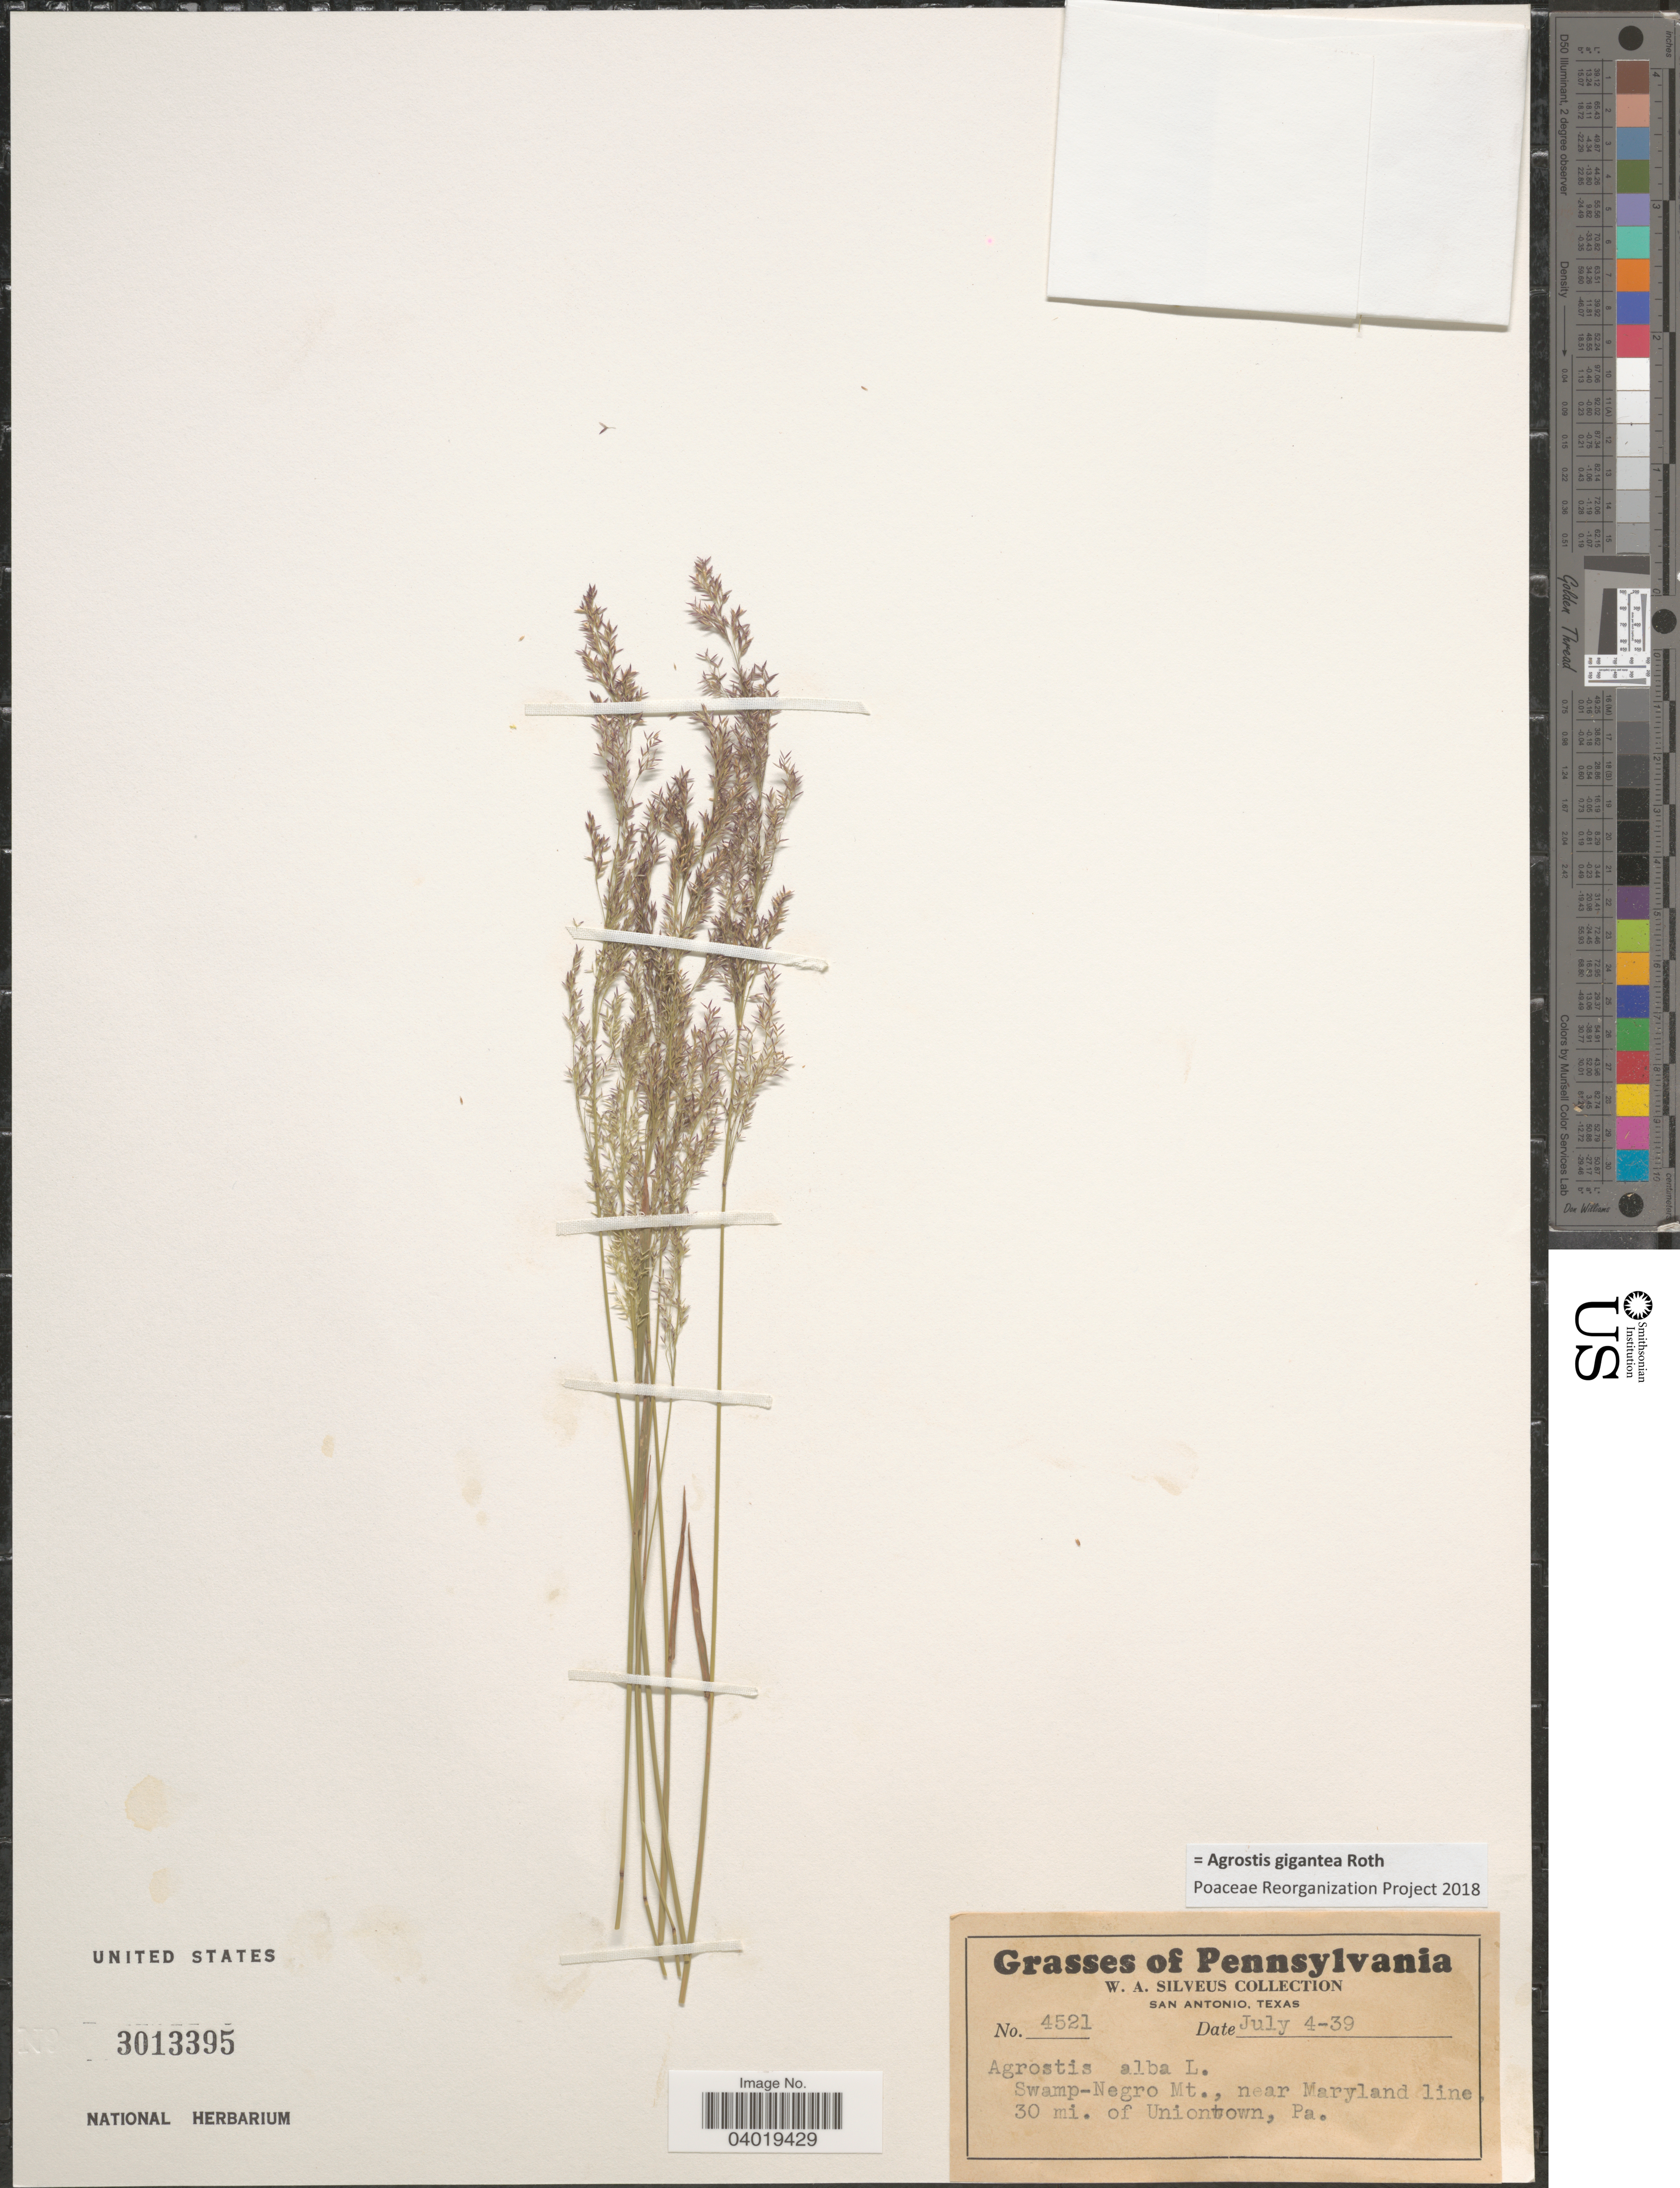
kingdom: Plantae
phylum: Tracheophyta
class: Liliopsida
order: Poales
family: Poaceae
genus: Agrostis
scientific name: Agrostis gigantea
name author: Roth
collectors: W. Silveus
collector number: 4521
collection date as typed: Transcribed d/m/y: 4/7/39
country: United States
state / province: Pennsylvania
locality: Swamp-Negro Mt., near Maryland line. 30 mi. of Uniontown, Pa.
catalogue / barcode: US 3013395